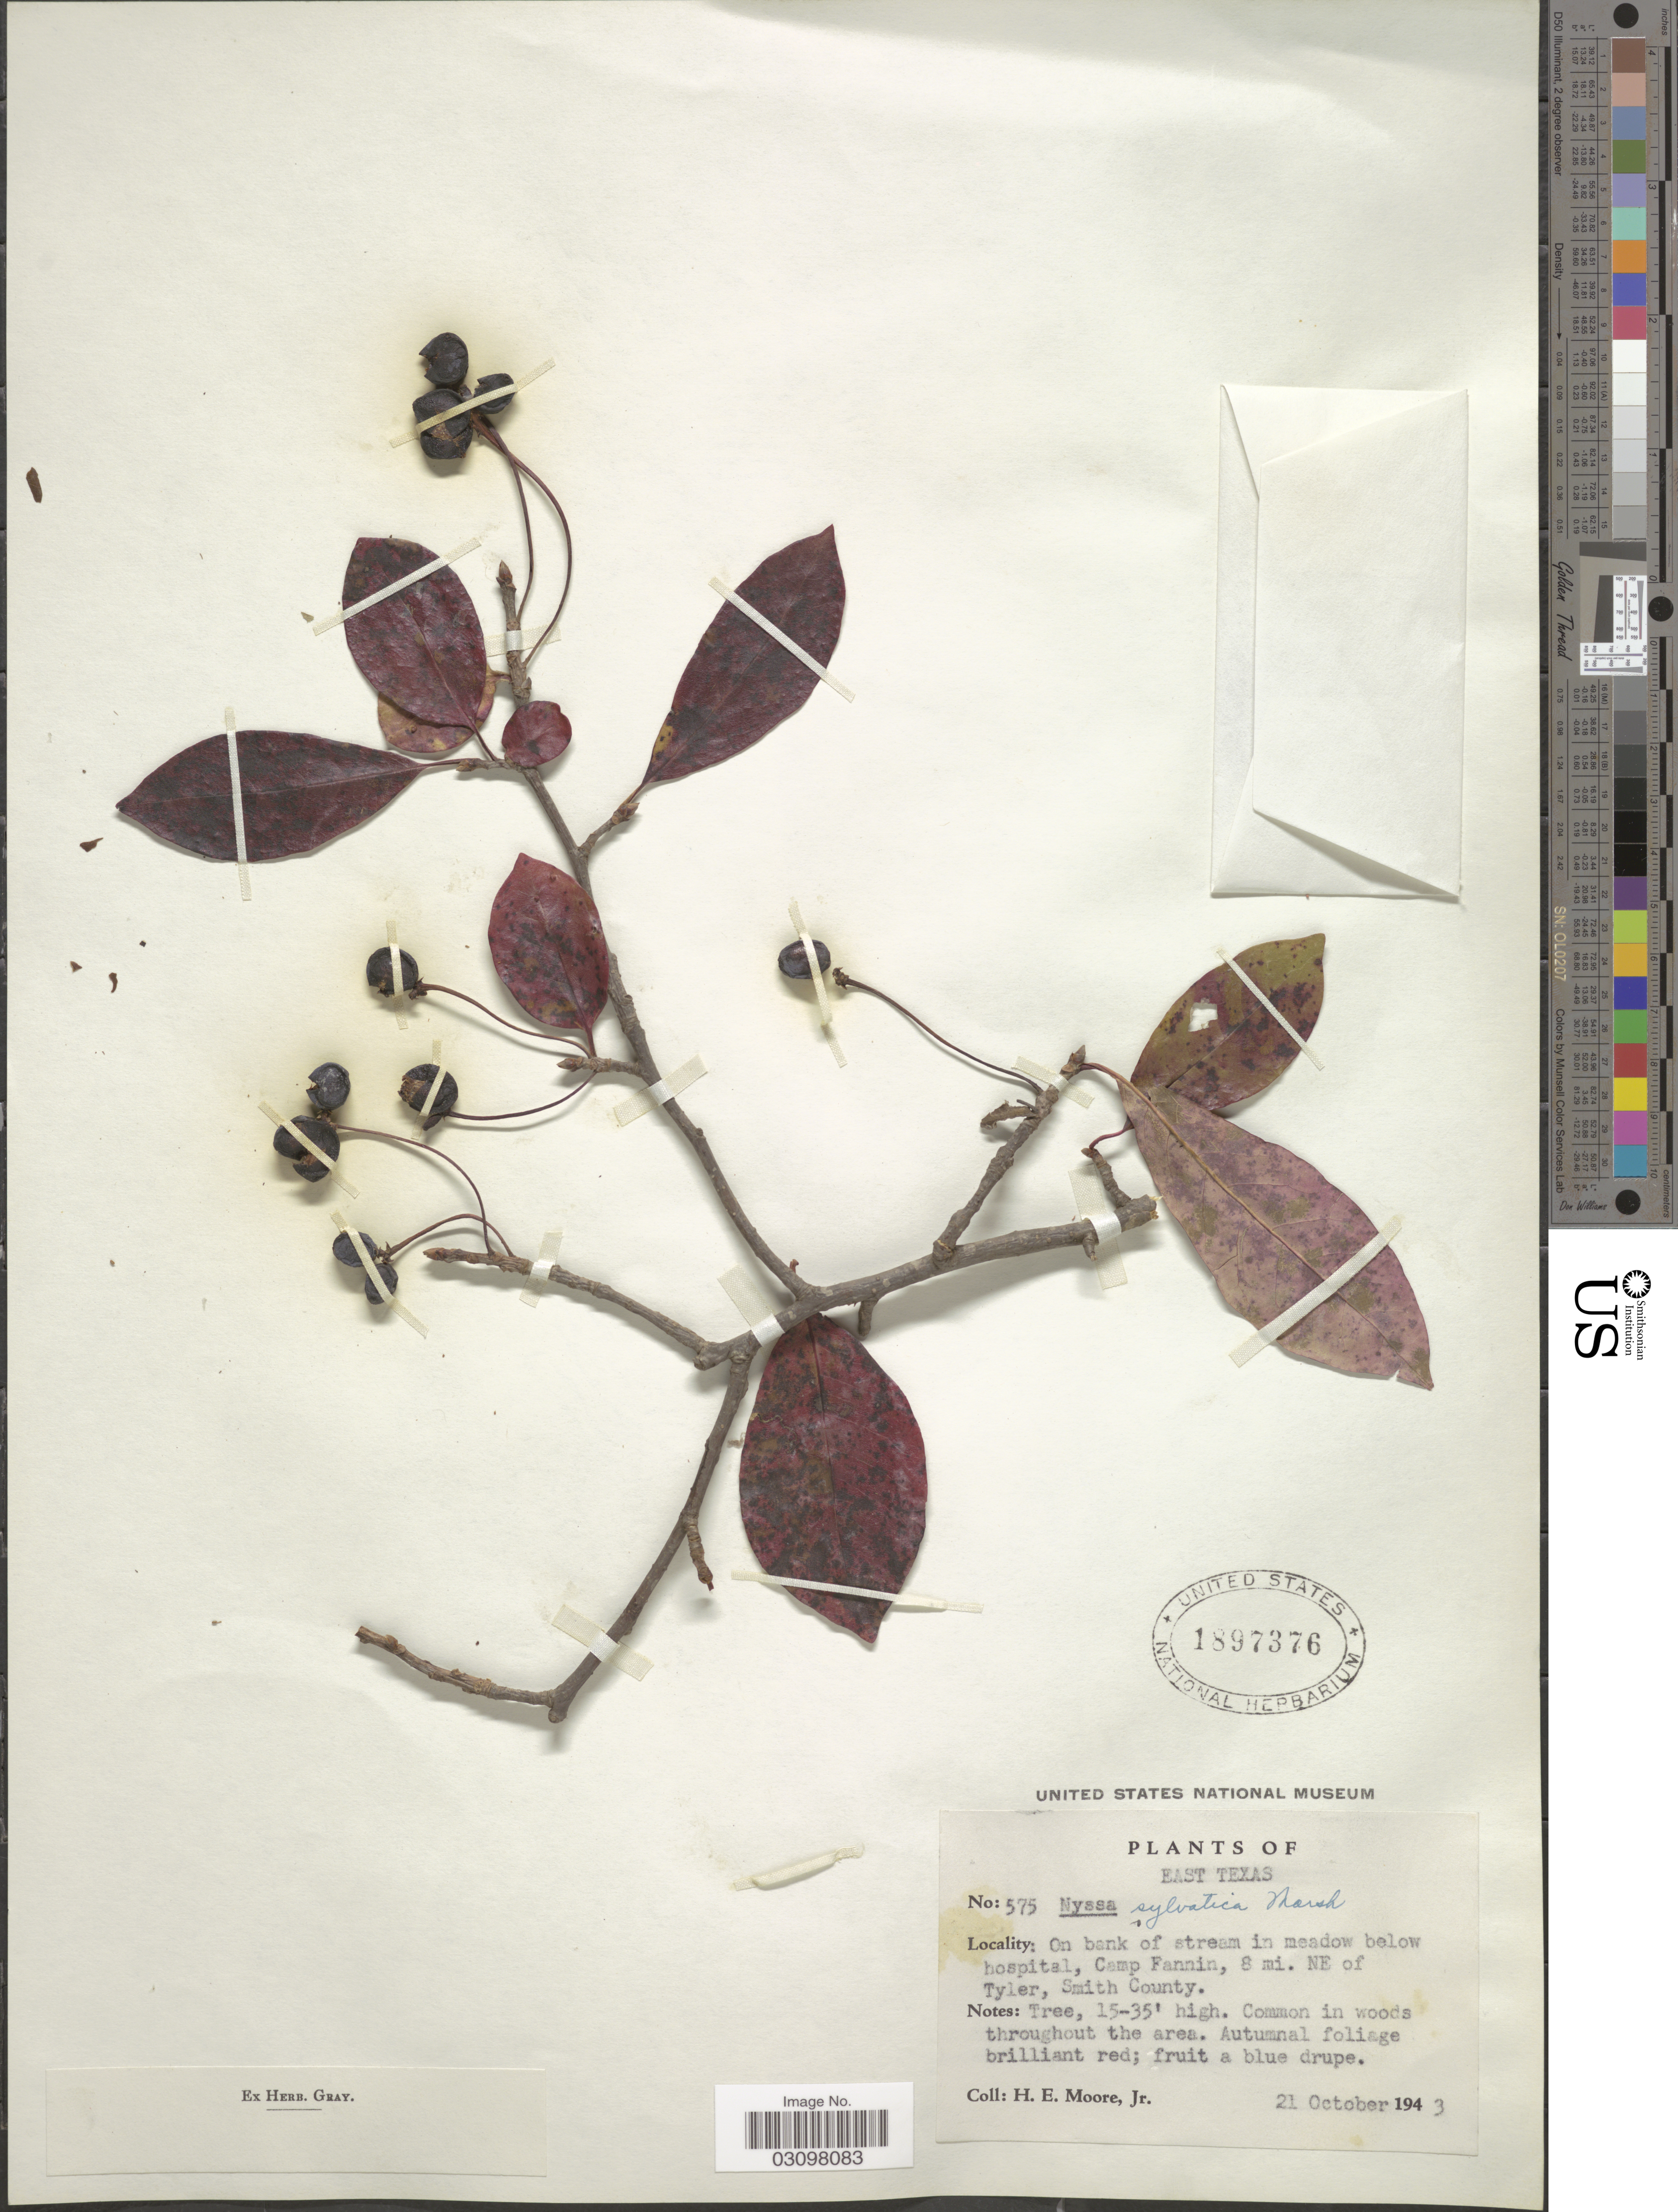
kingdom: Plantae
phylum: Tracheophyta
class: Magnoliopsida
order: Cornales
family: Nyssaceae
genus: Nyssa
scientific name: Nyssa sylvatica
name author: Marshall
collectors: H. Moore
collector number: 575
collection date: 1943-10-21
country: United States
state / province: Texas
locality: East Texas. On bank of stream in meadow below hospital, Camp Fannin, 8 mi. NE of Tyler, Smith County.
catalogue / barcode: US 1897376